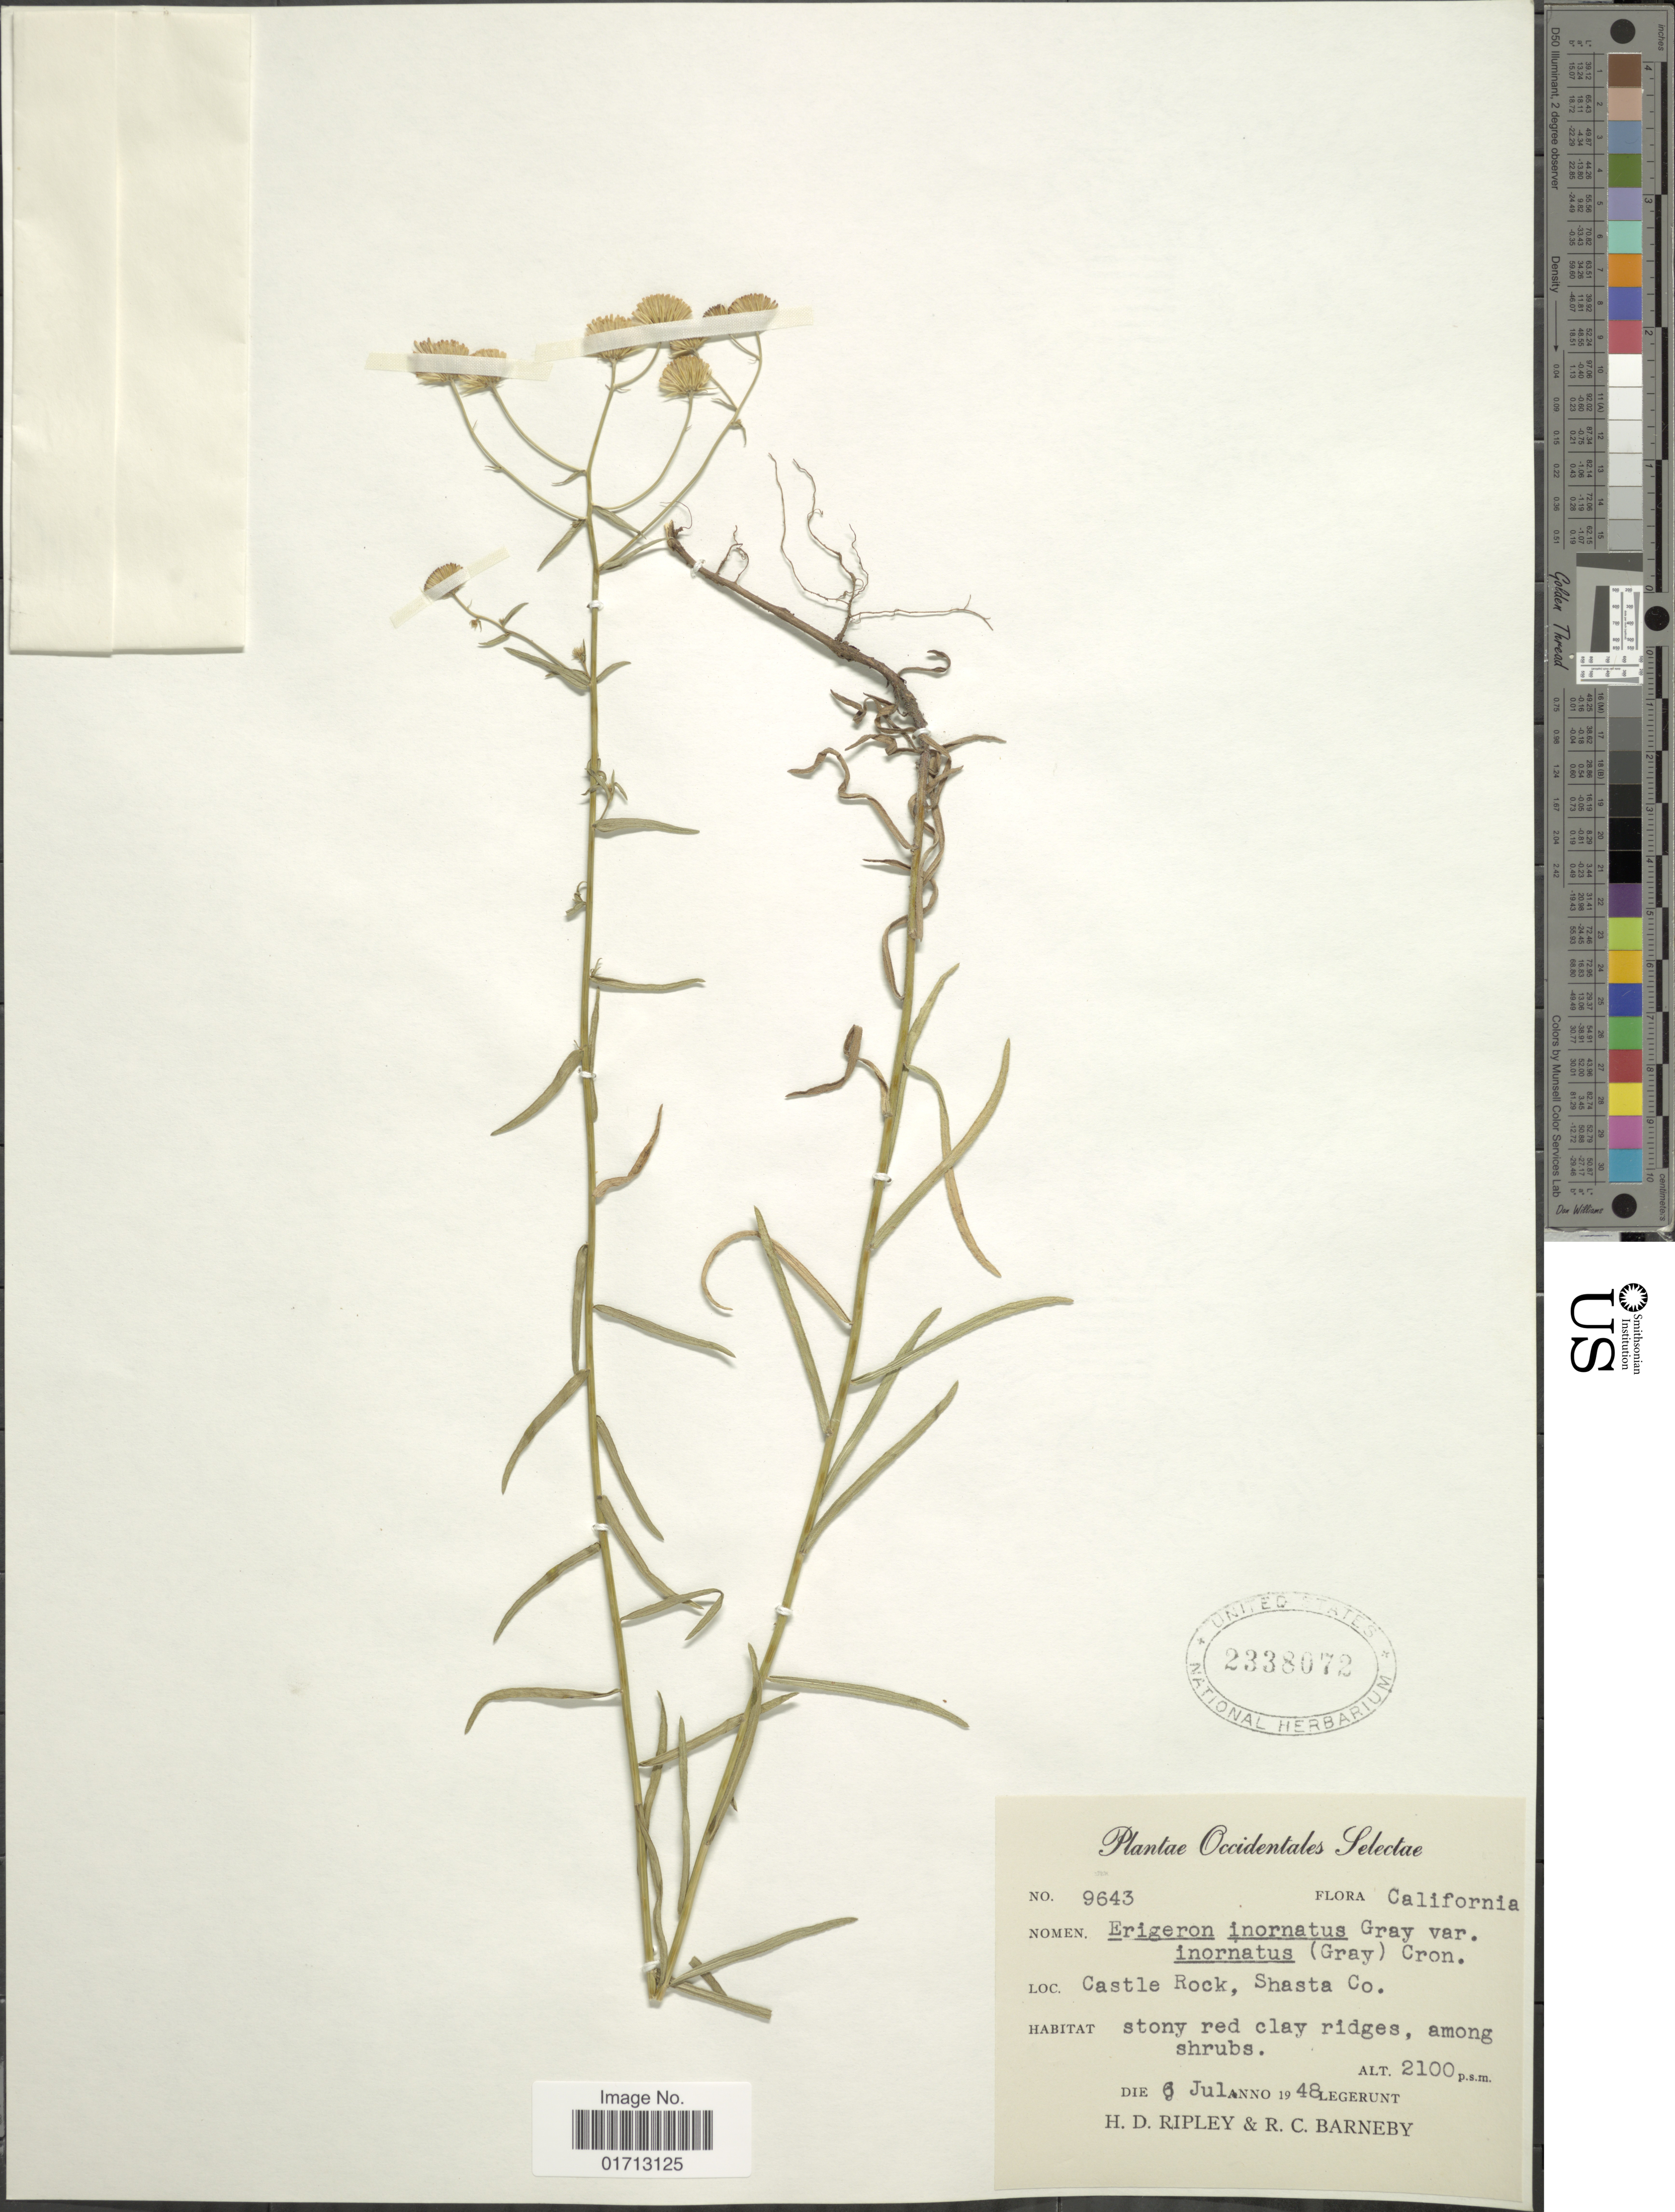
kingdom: Plantae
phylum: Tracheophyta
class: Magnoliopsida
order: Asterales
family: Asteraceae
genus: Erigeron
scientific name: Erigeron inornatus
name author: (A. Gray) A. Gray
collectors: H. Ripley & R. C. Barneby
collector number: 9643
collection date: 1948-07-06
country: United States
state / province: California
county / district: Shasta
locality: Castle Rock, Shasta Co.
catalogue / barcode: US 2338072